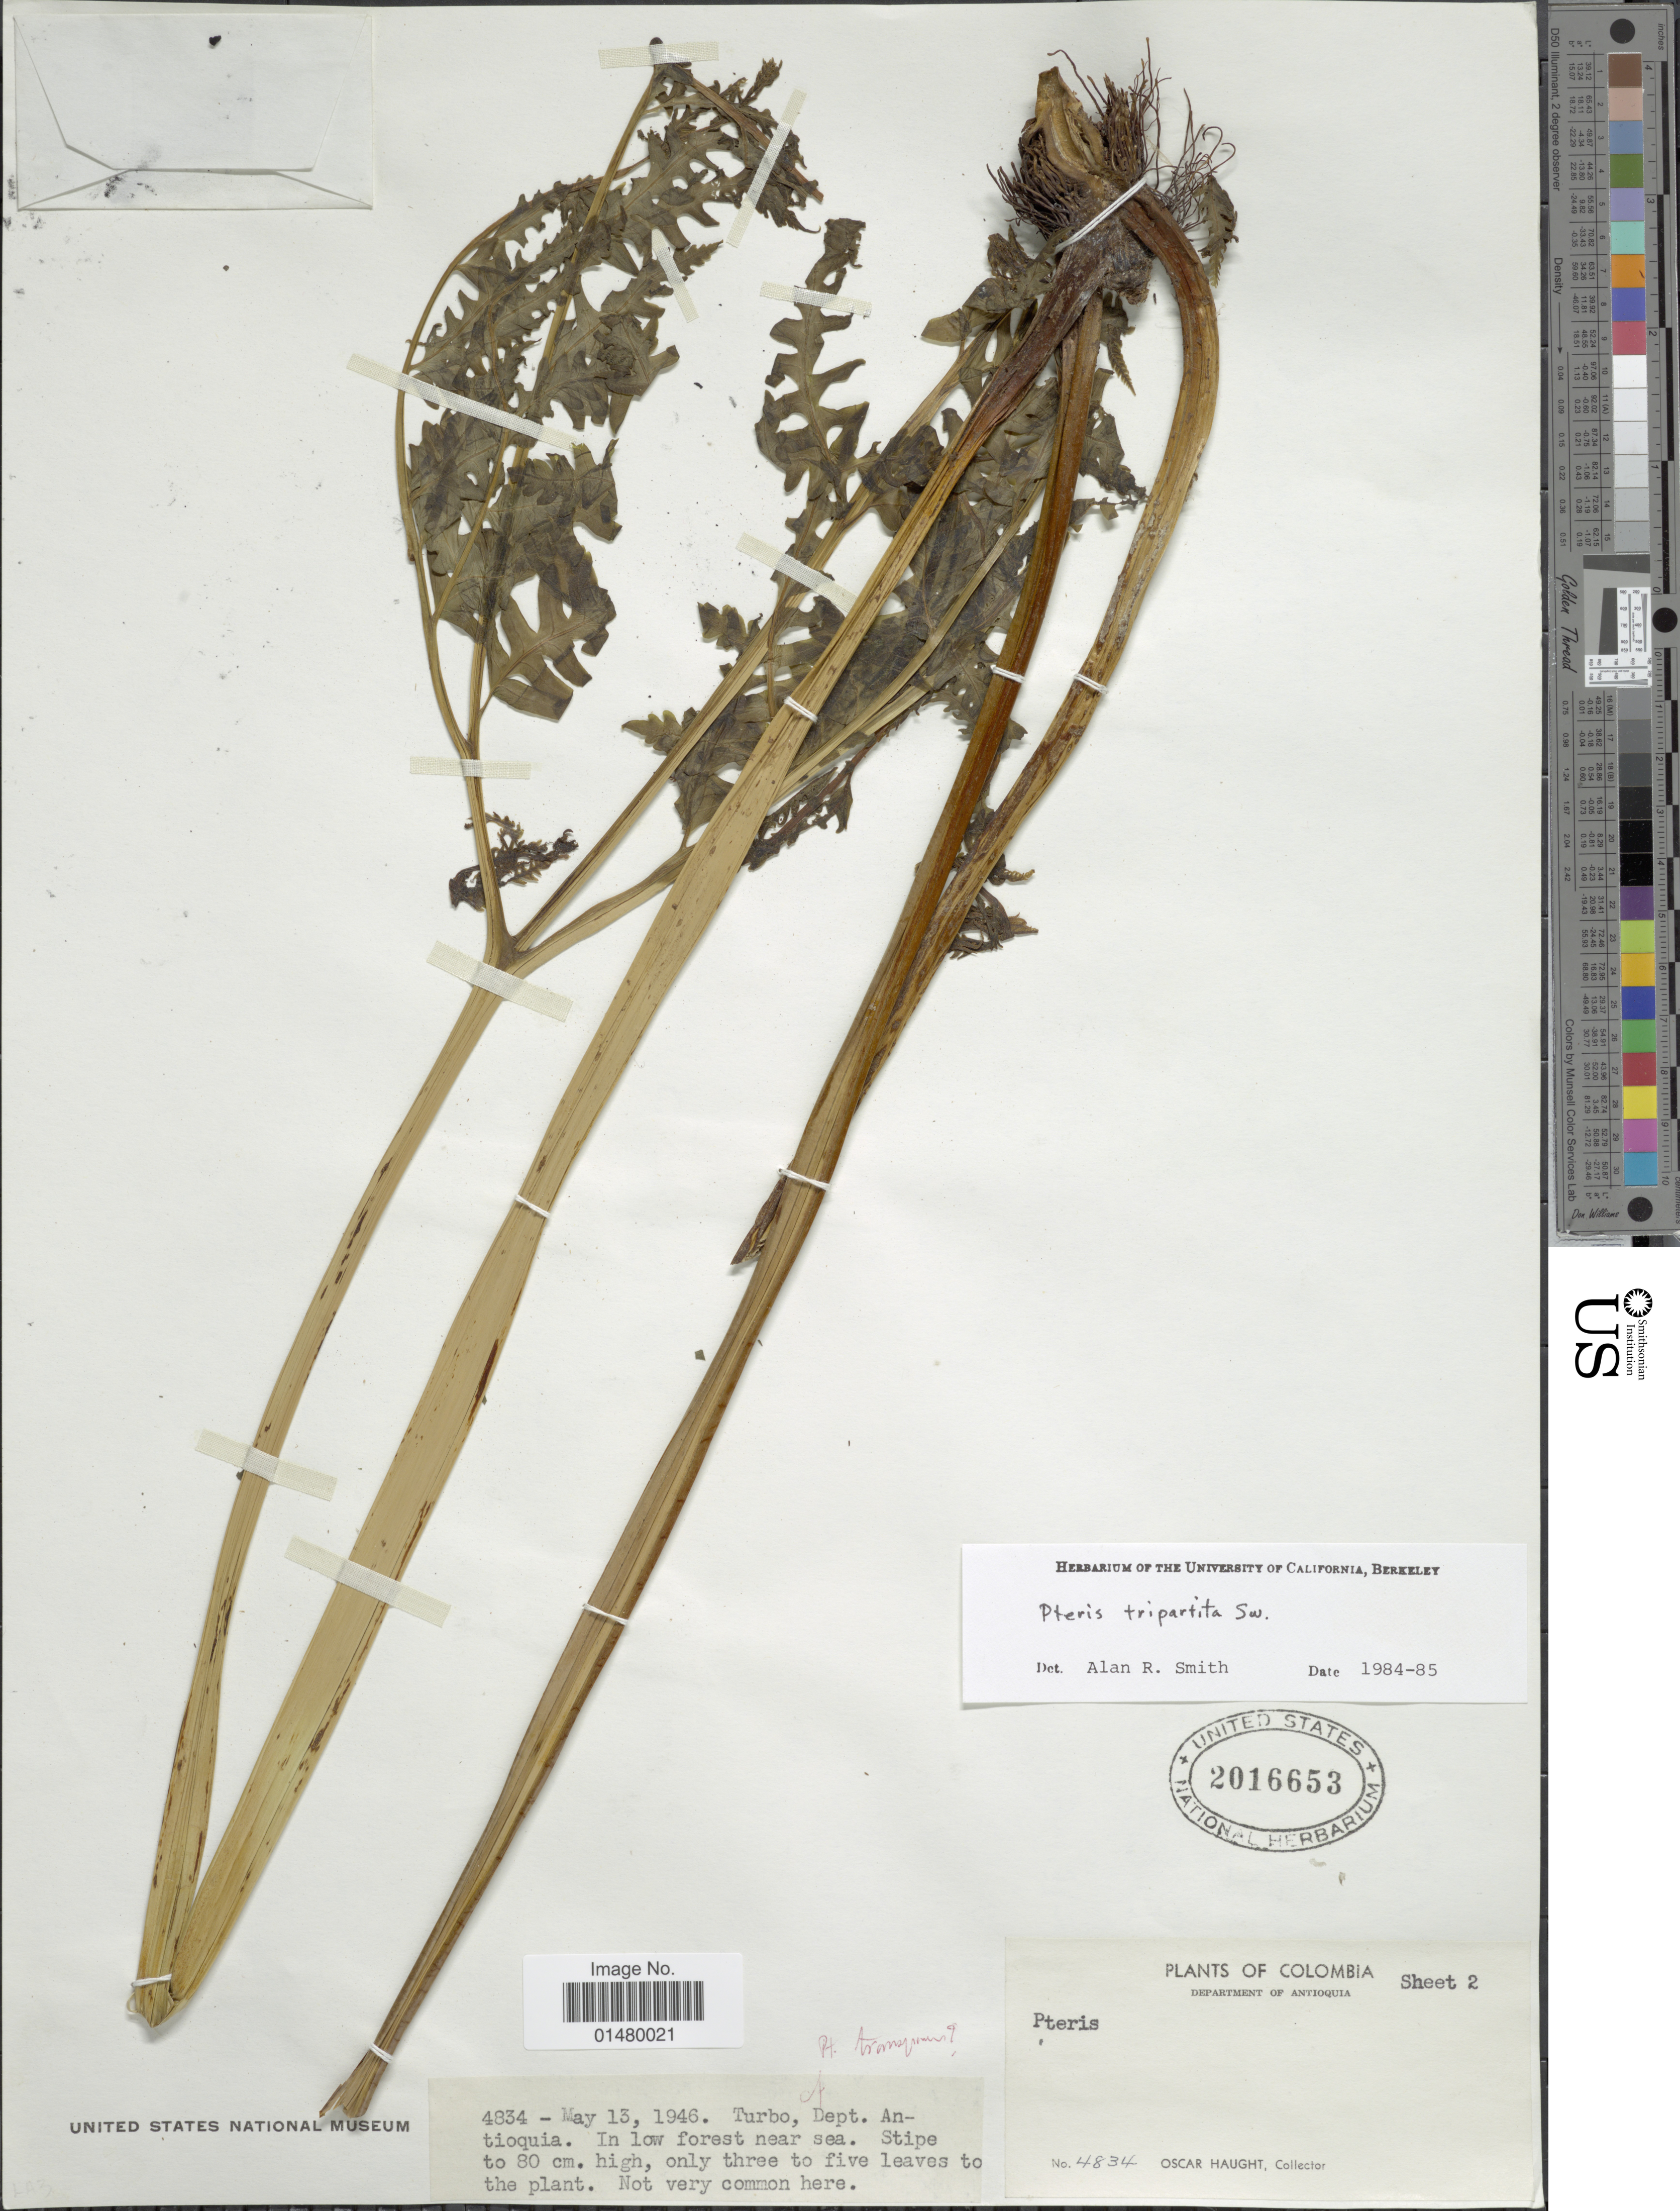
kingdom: Plantae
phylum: Tracheophyta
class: Polypodiopsida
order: Polypodiales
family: Pteridaceae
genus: Pteris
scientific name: Pteris tripartita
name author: Sw.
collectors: O. L. Haught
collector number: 4834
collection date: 1946-05-13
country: Colombia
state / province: Antioquia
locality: Department of Antioquia. Turbo. In low forest near sea.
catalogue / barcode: US 2016653